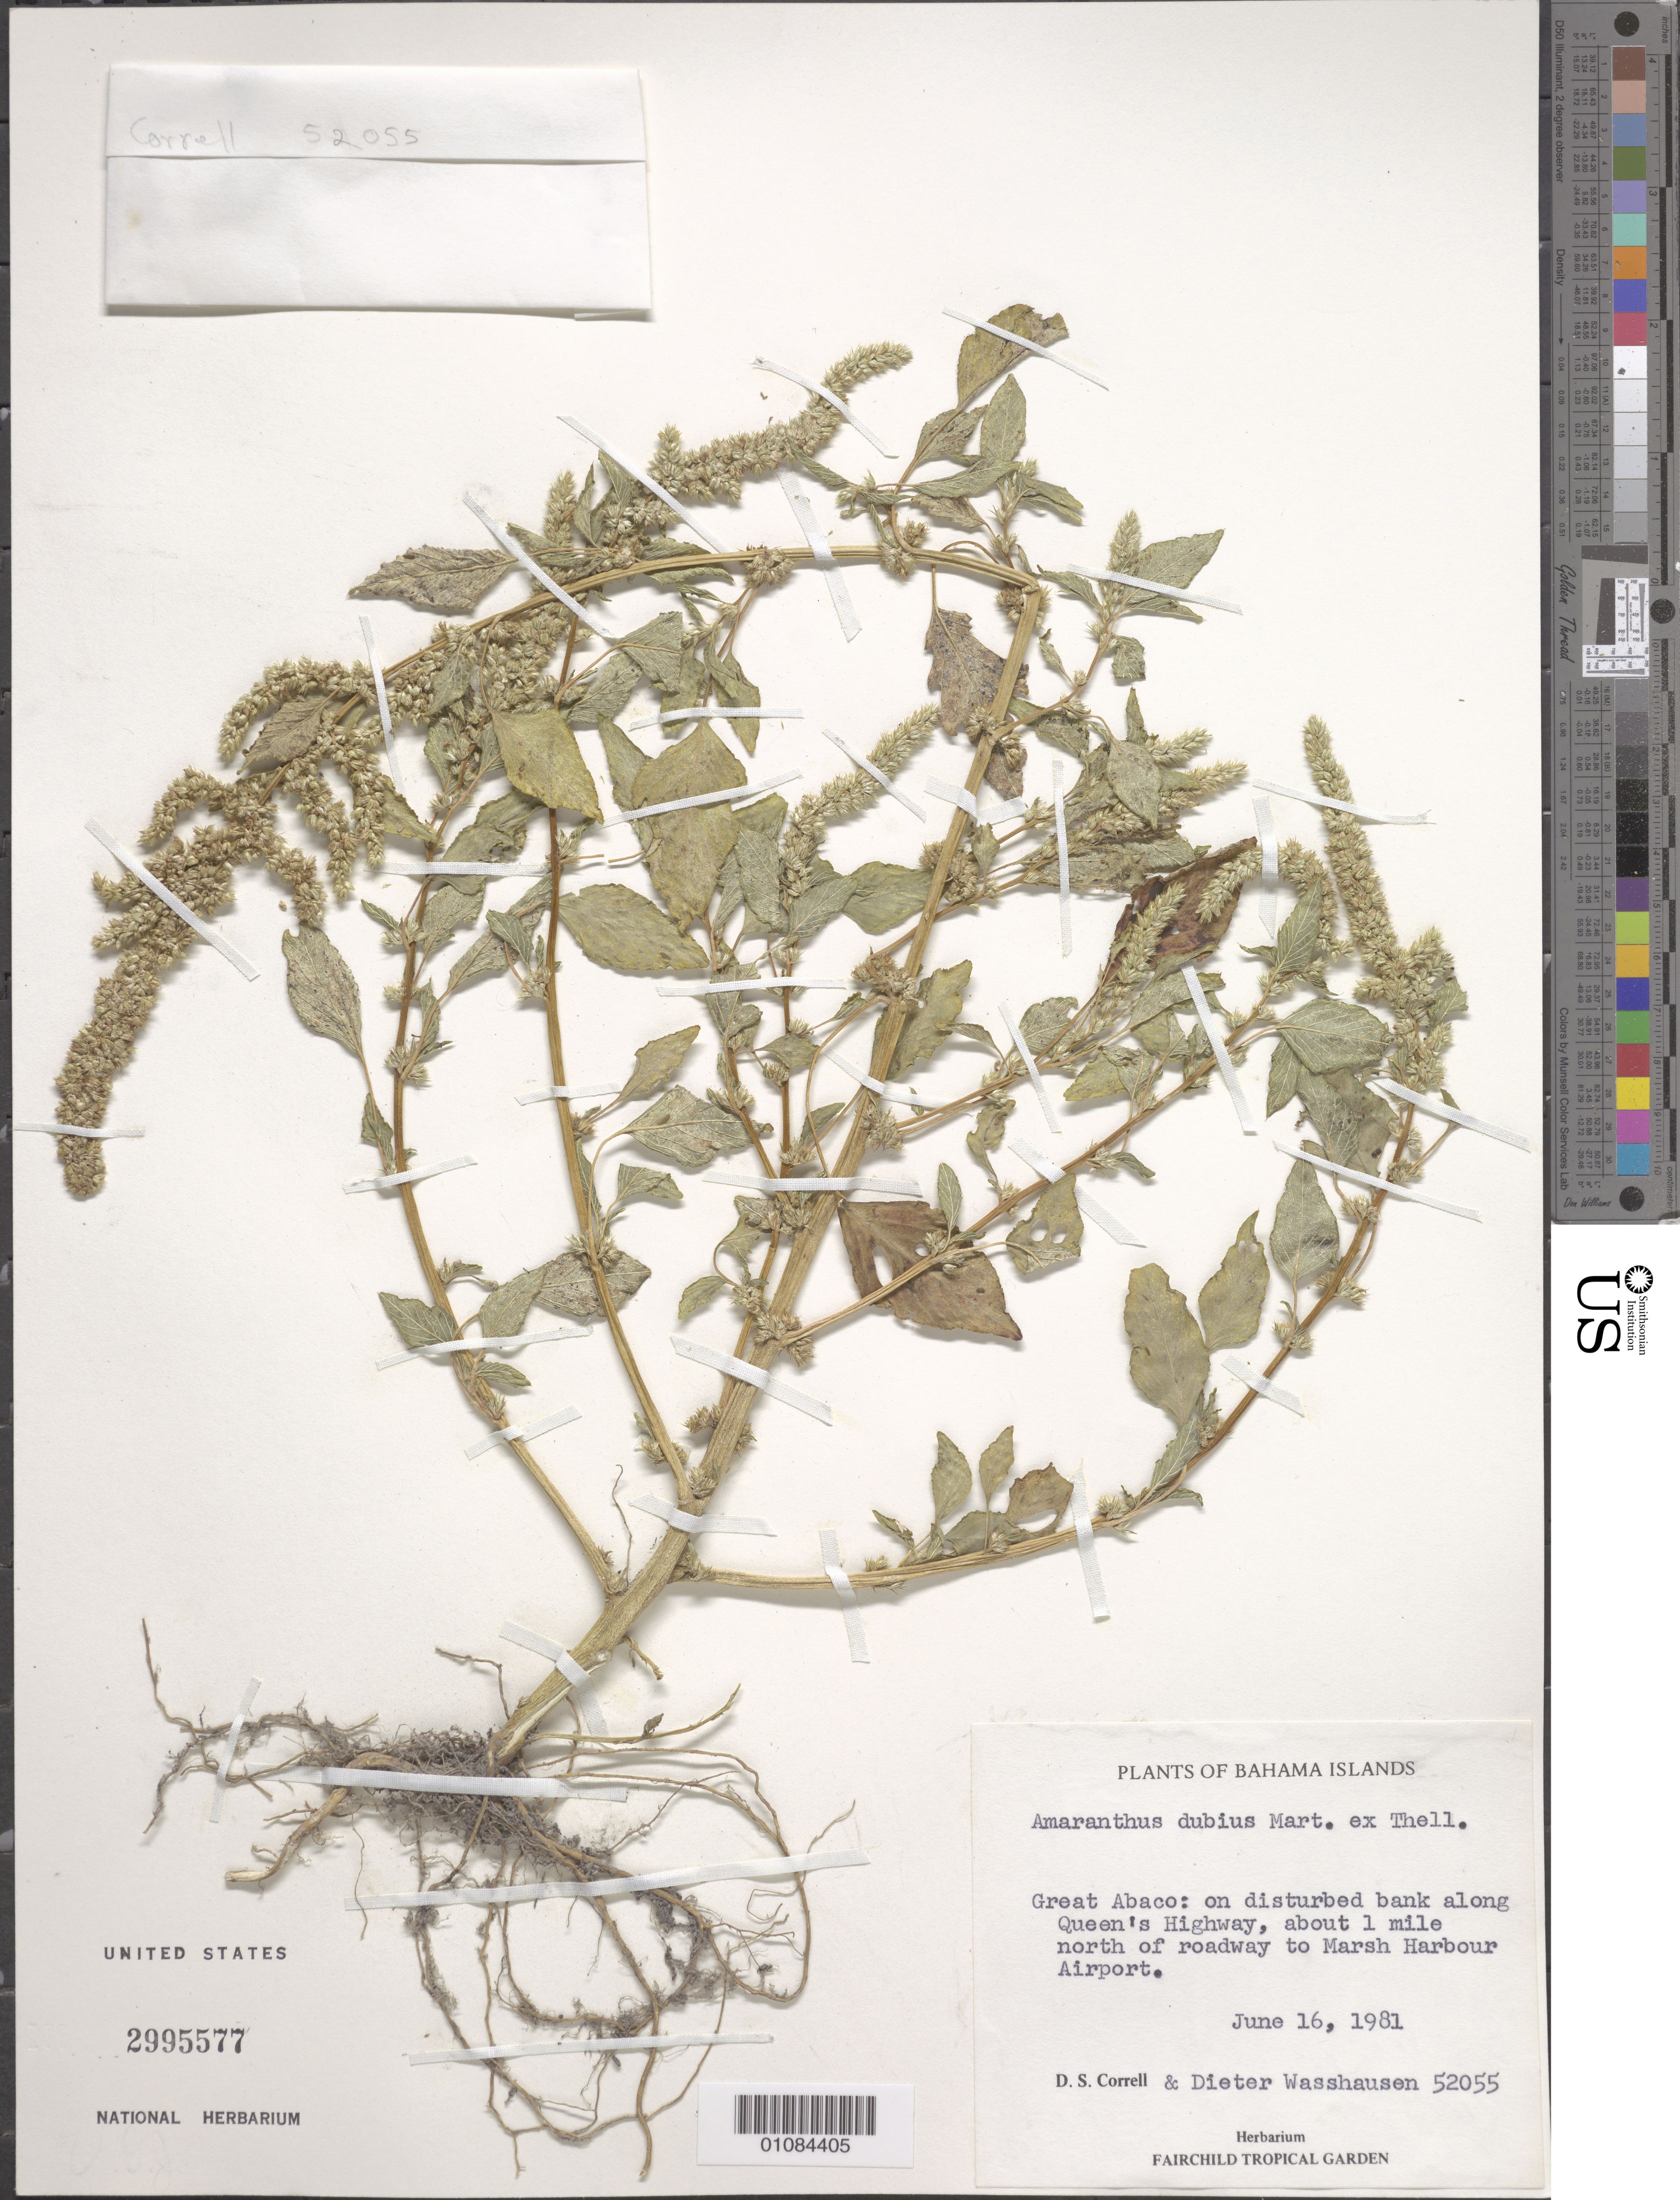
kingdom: Plantae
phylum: Tracheophyta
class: Magnoliopsida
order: Caryophyllales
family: Amaranthaceae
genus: Amaranthus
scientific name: Amaranthus dubius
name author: Mart. ex Thell.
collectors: D. S. Correll & D. C. Wasshausen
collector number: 52055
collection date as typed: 16 Jun 1981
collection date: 1981-06-16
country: Bahamas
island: Great Abaco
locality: Along Queen's Highway, about 1 mile N of roadway to Marsh Harbour Airport.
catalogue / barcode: US 2995577